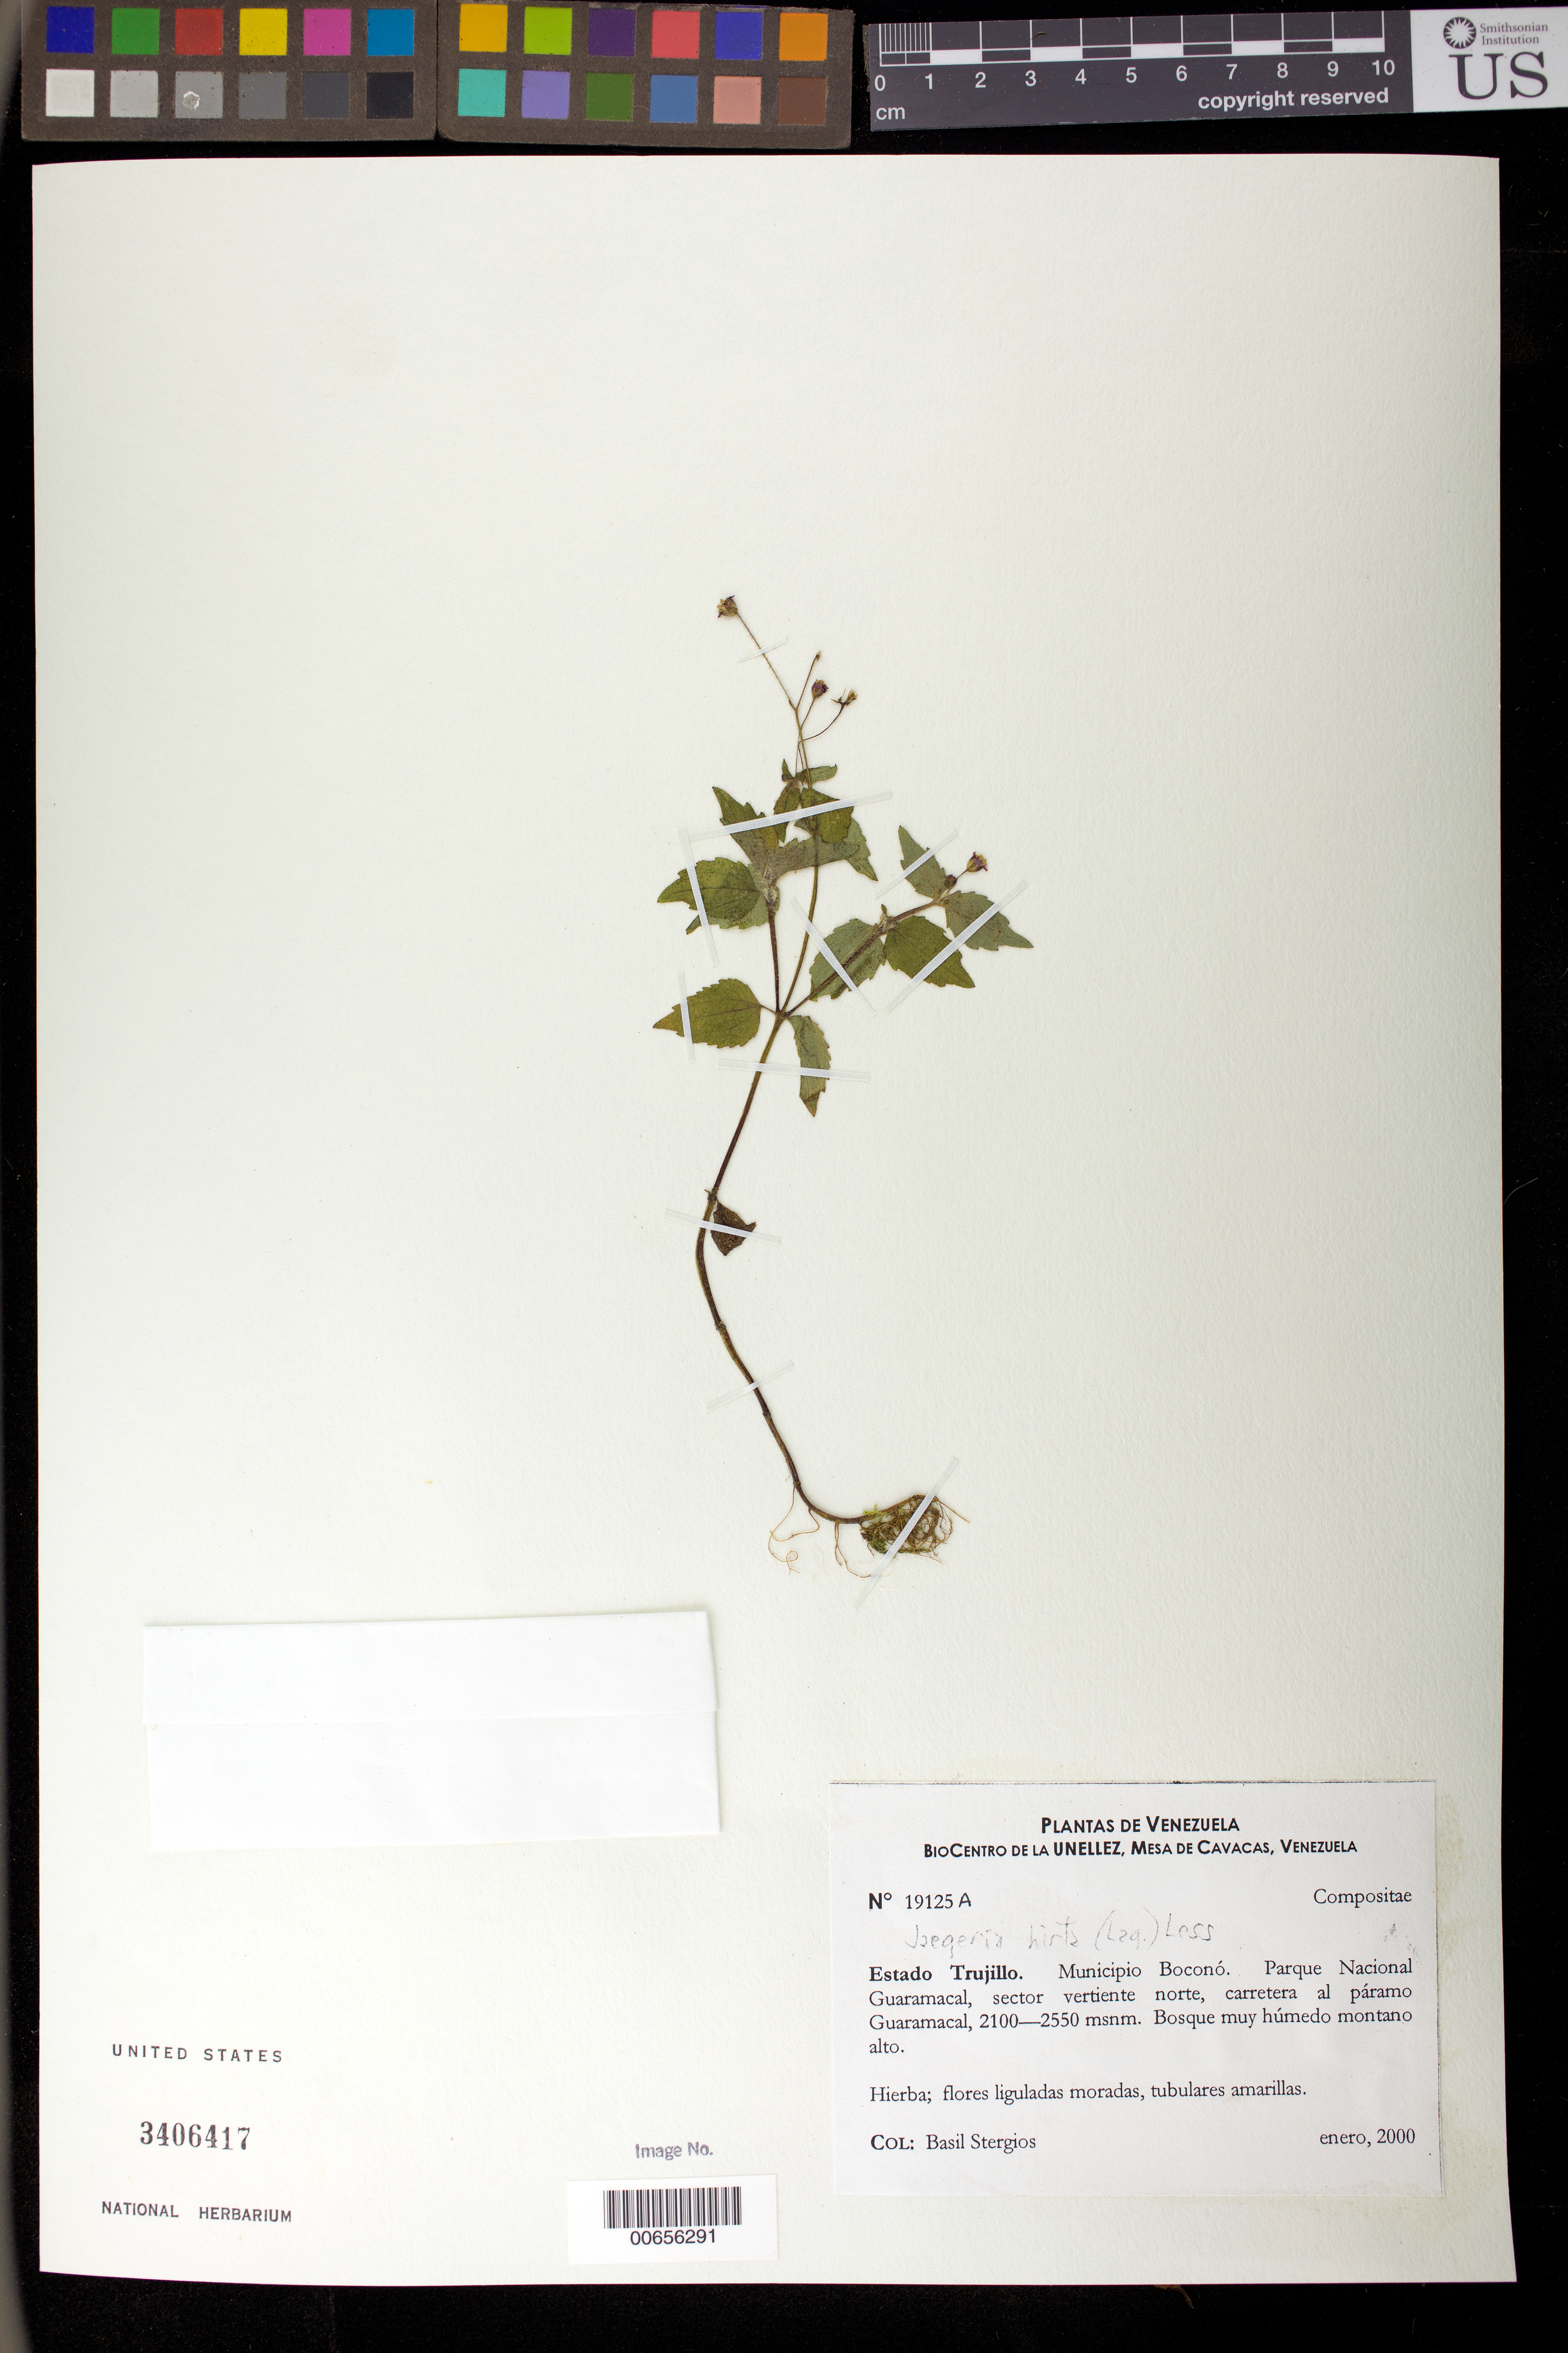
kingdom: Plantae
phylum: Tracheophyta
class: Magnoliopsida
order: Asterales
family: Asteraceae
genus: Jaegeria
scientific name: Jaegeria hirta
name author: (Lag.) Less.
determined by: Robinson, Harold E., (US)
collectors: B. G. Stergios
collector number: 19125A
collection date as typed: Jan 2000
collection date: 2000-01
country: Venezuela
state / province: Trujillo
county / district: Boconó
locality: Parque Nacional Guaramacal, vertiente N, carretera al páramo Guaramacal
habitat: Bosque muy húmedo montano alto.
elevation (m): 2100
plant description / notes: PORT?, US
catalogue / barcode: US 3406417